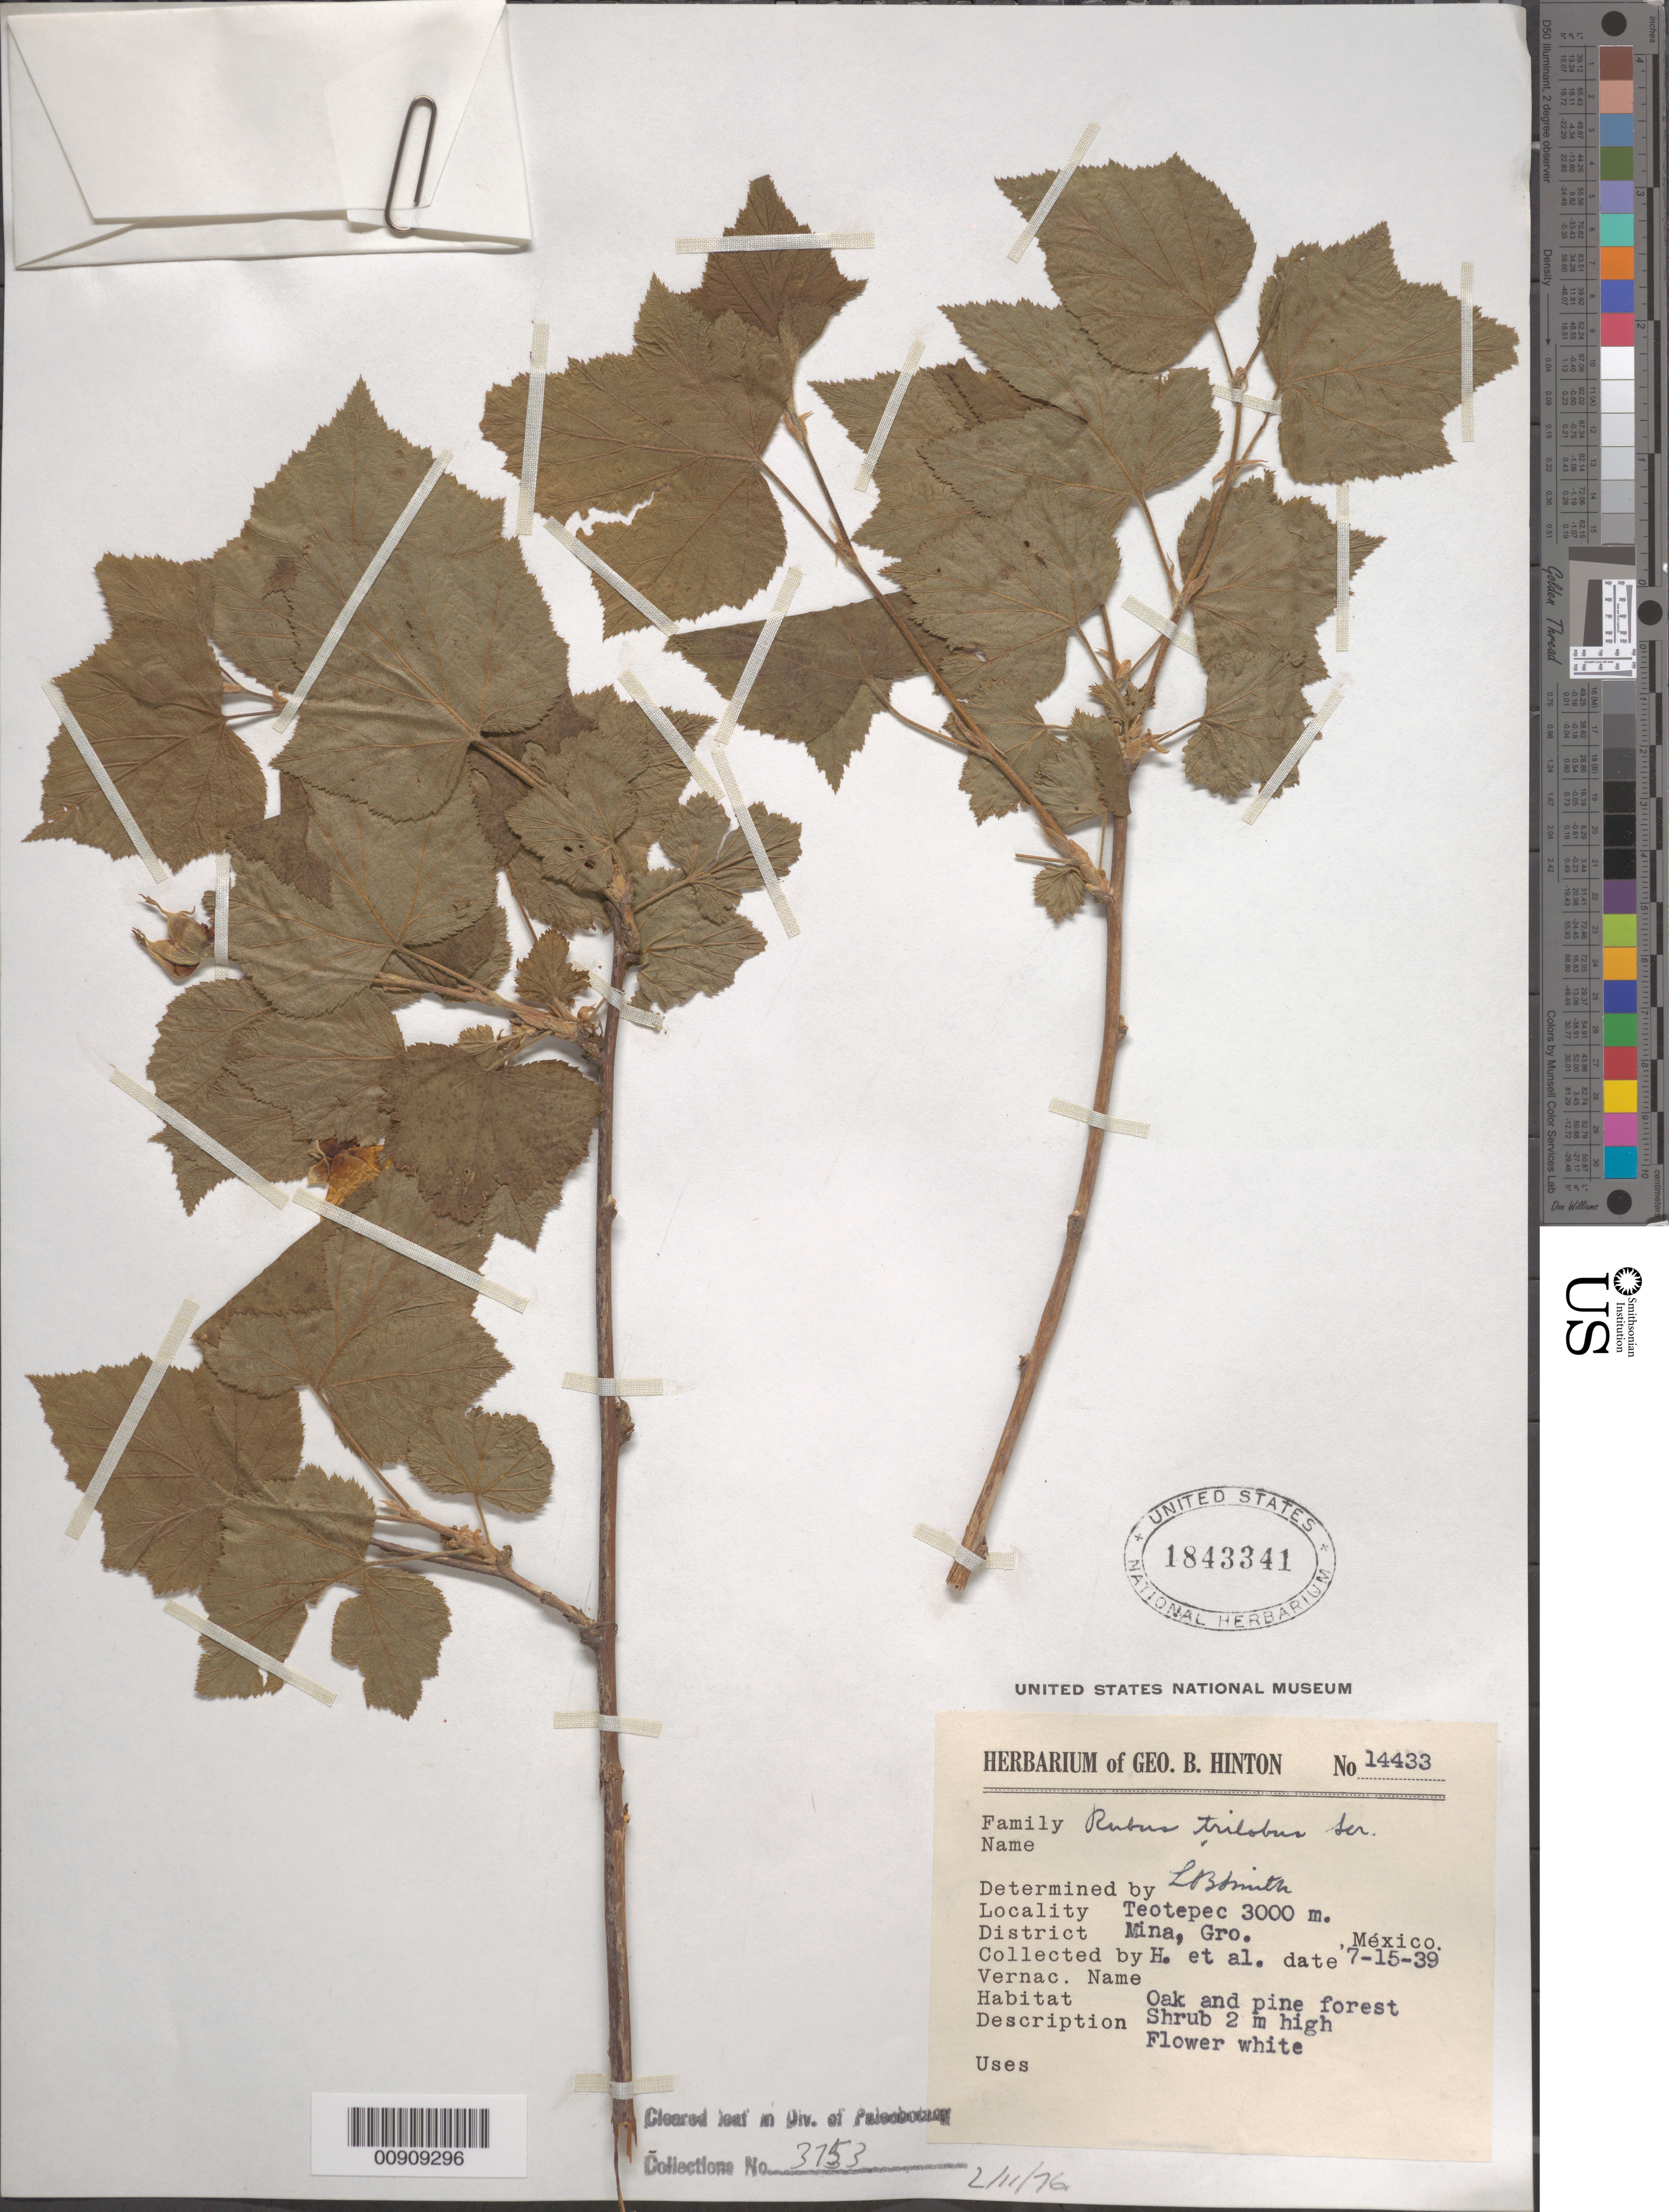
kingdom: Plantae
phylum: Tracheophyta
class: Magnoliopsida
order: Rosales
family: Rosaceae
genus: Rubus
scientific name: Rubus trilobus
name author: Moc. & Sessé ex Ser.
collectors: G. B. Hinton & et al.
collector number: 14433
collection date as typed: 15 Jul 1939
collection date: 1939-07-15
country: Mexico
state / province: Guerrero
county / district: Mina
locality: Teotepec, District Mina, Guerrero.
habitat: Oak and pine forest.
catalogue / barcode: US 1843341